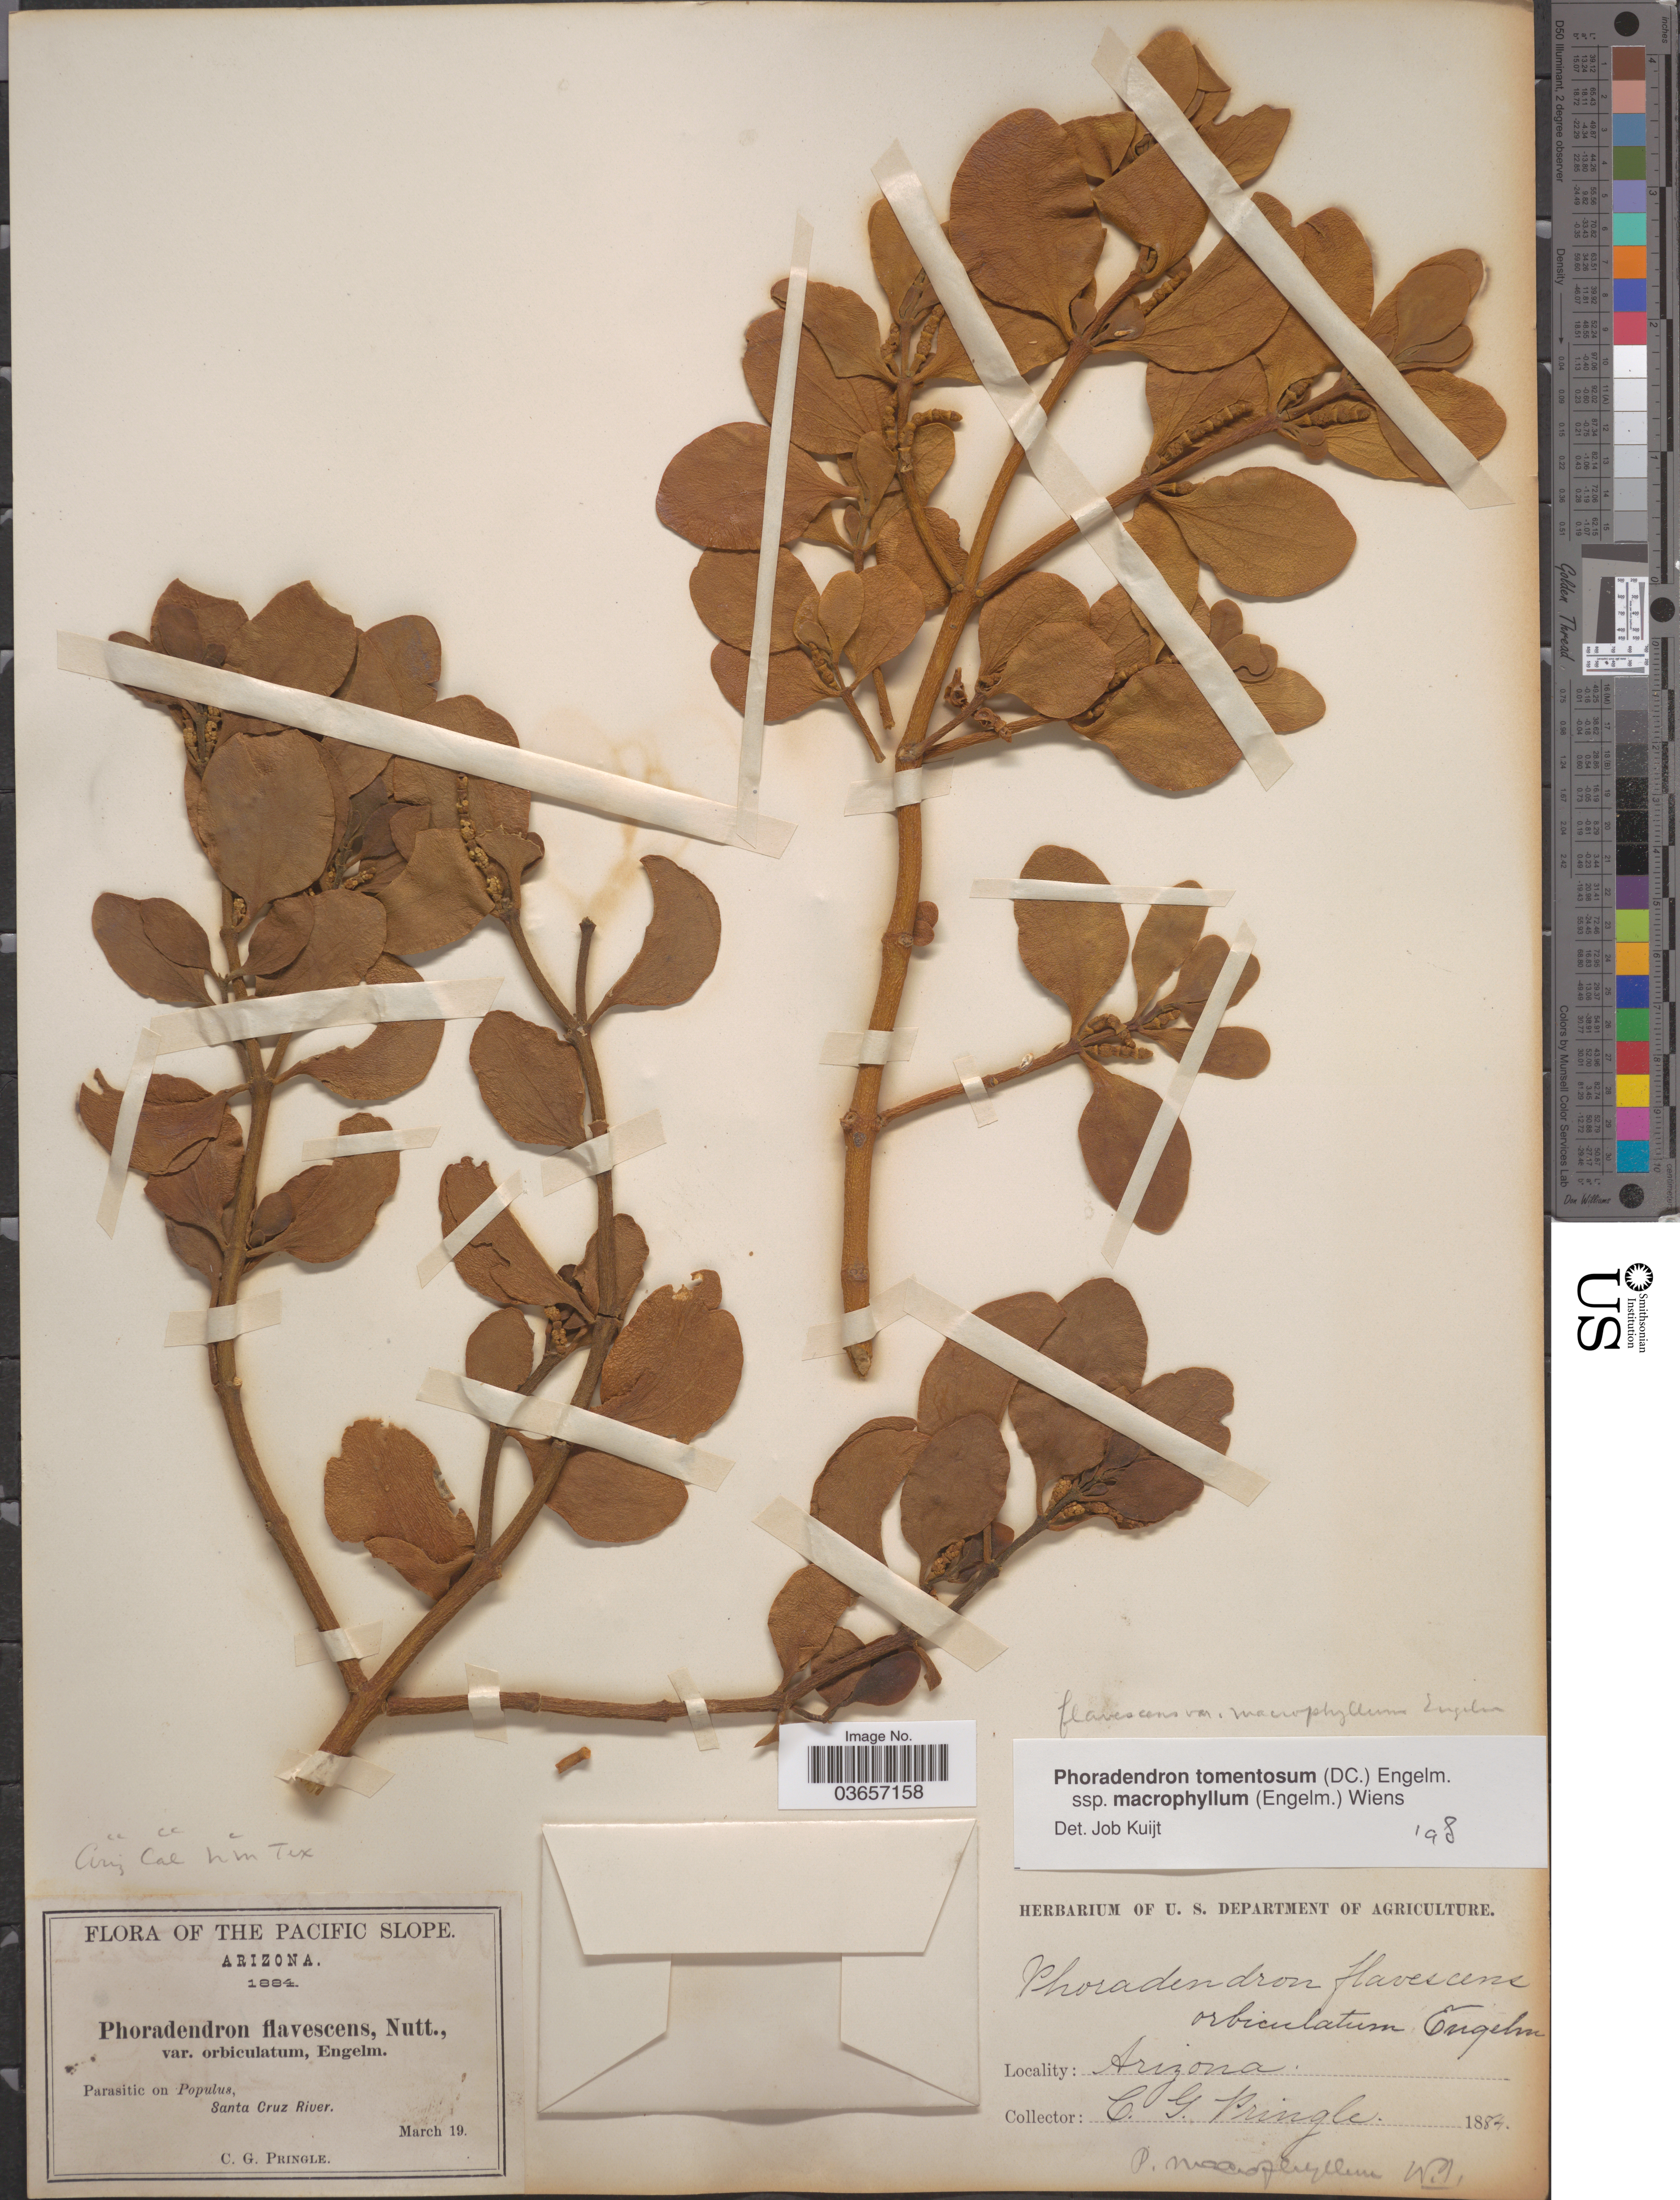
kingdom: Plantae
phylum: Tracheophyta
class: Magnoliopsida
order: Santalales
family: Viscaceae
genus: Phoradendron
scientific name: Phoradendron tomentosum subsp. macrophyllum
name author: DC.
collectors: C. G. Pringle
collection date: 1884-03-19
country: United States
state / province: Arizona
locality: On the Pacific Slope. Santa Cruz River.